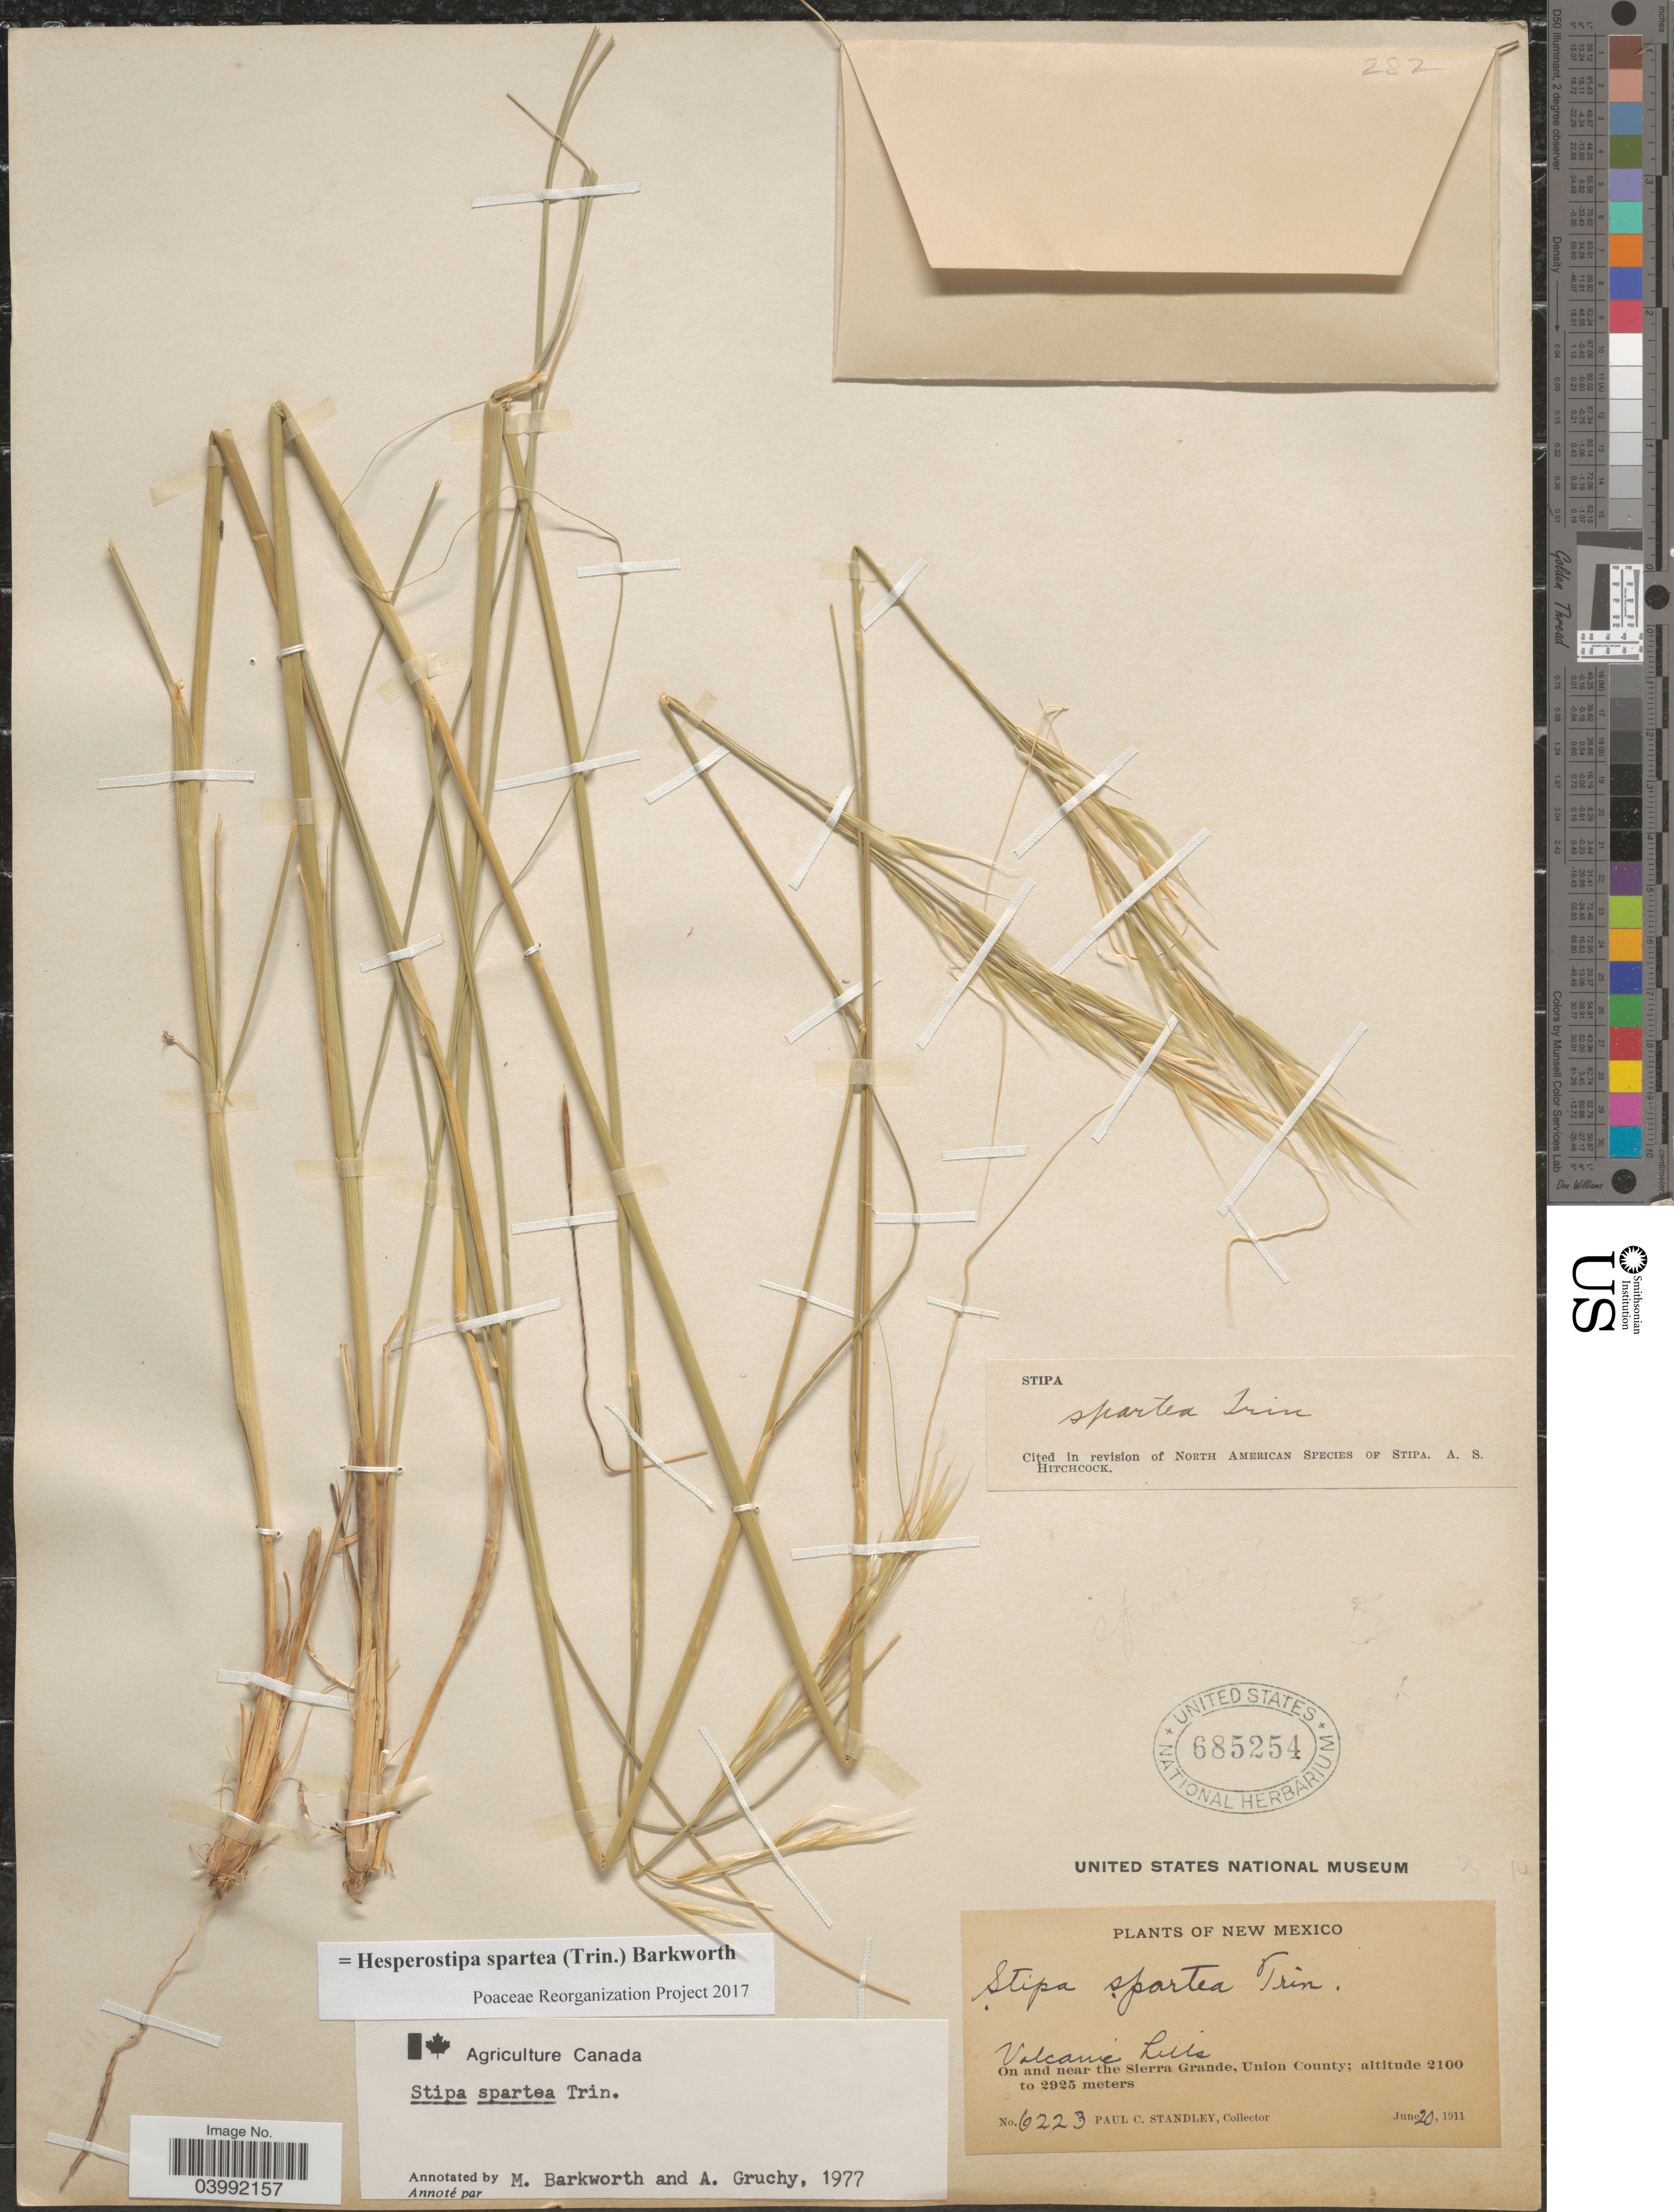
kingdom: Plantae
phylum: Tracheophyta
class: Liliopsida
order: Poales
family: Poaceae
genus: Hesperostipa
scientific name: Hesperostipa spartea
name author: (Trin.) Barkworth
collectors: P. C. Standley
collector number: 6223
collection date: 1911-06-20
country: United States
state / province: New Mexico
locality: On and near the Sierra Grande, Union County.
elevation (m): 2100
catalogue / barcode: US 685254